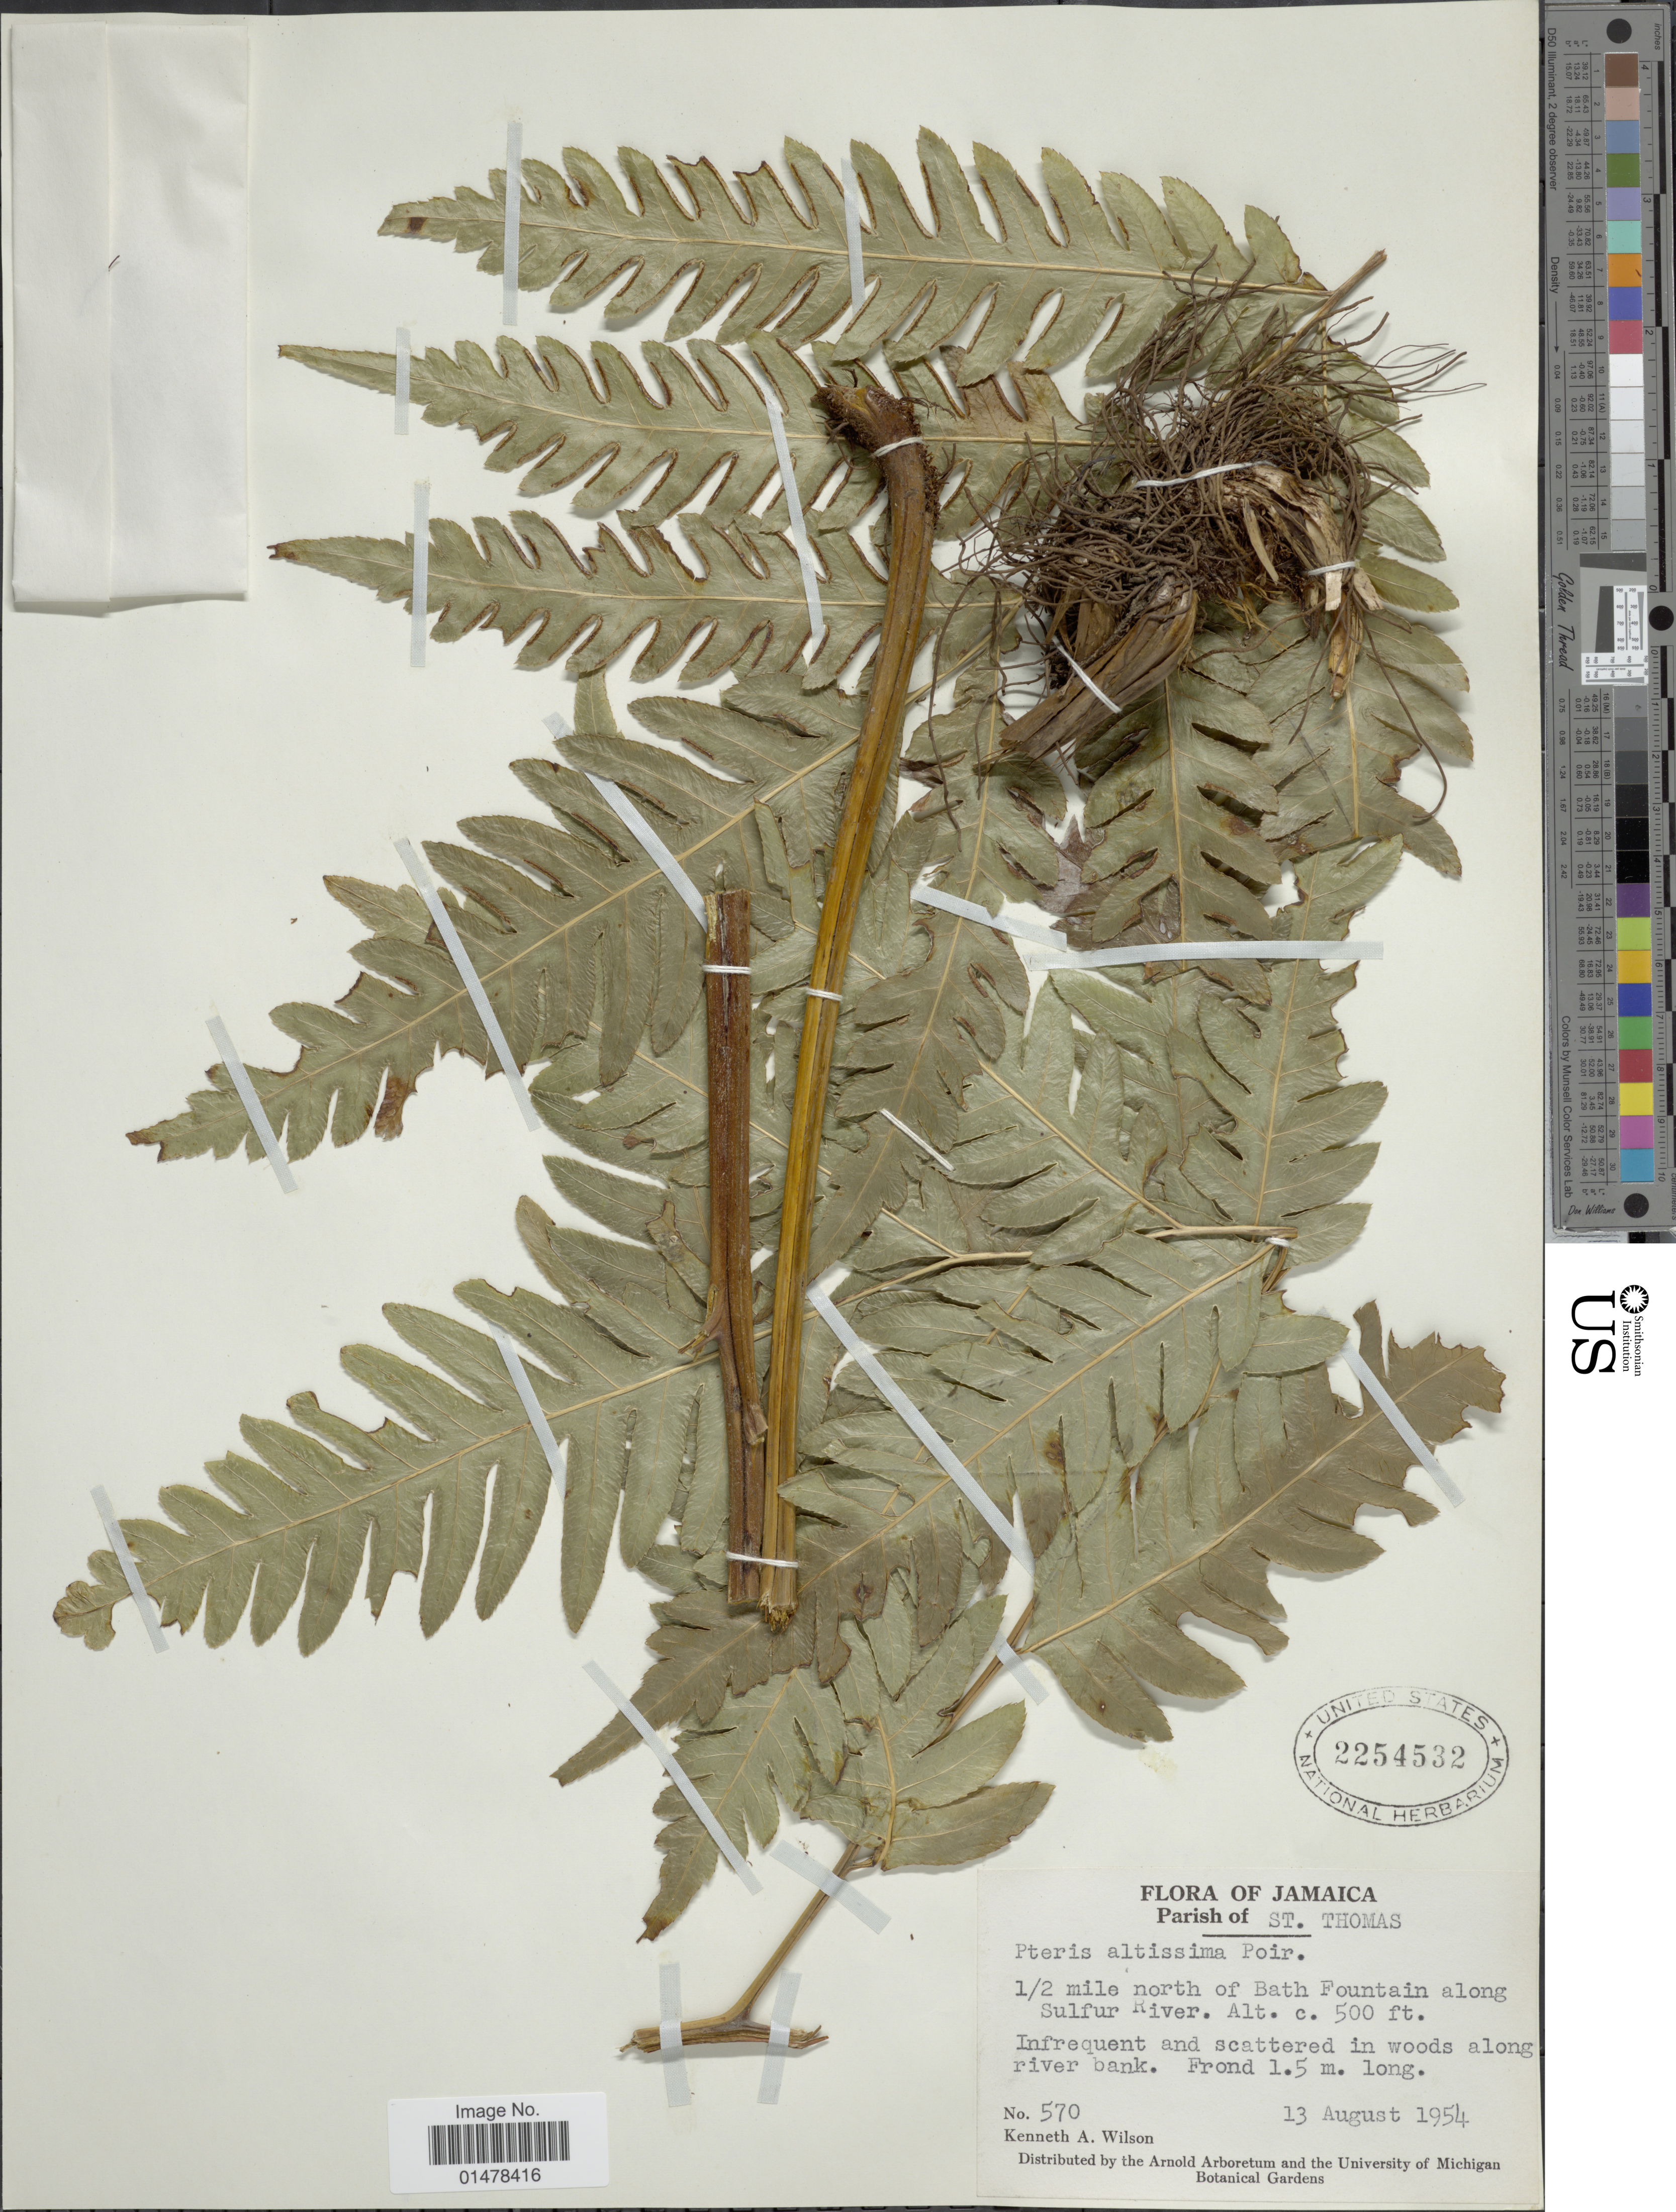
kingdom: Plantae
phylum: Tracheophyta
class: Polypodiopsida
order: Polypodiales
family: Pteridaceae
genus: Pteris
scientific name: Pteris altissima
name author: Poir.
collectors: K. A. Wilson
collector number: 570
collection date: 1954-08-13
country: Jamaica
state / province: Saint Thomas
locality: Flora of Jamaica, Parish of St. Thomas, 1/2 mile north of Bath Fountain along Sulfur River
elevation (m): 152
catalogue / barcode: US 2254532